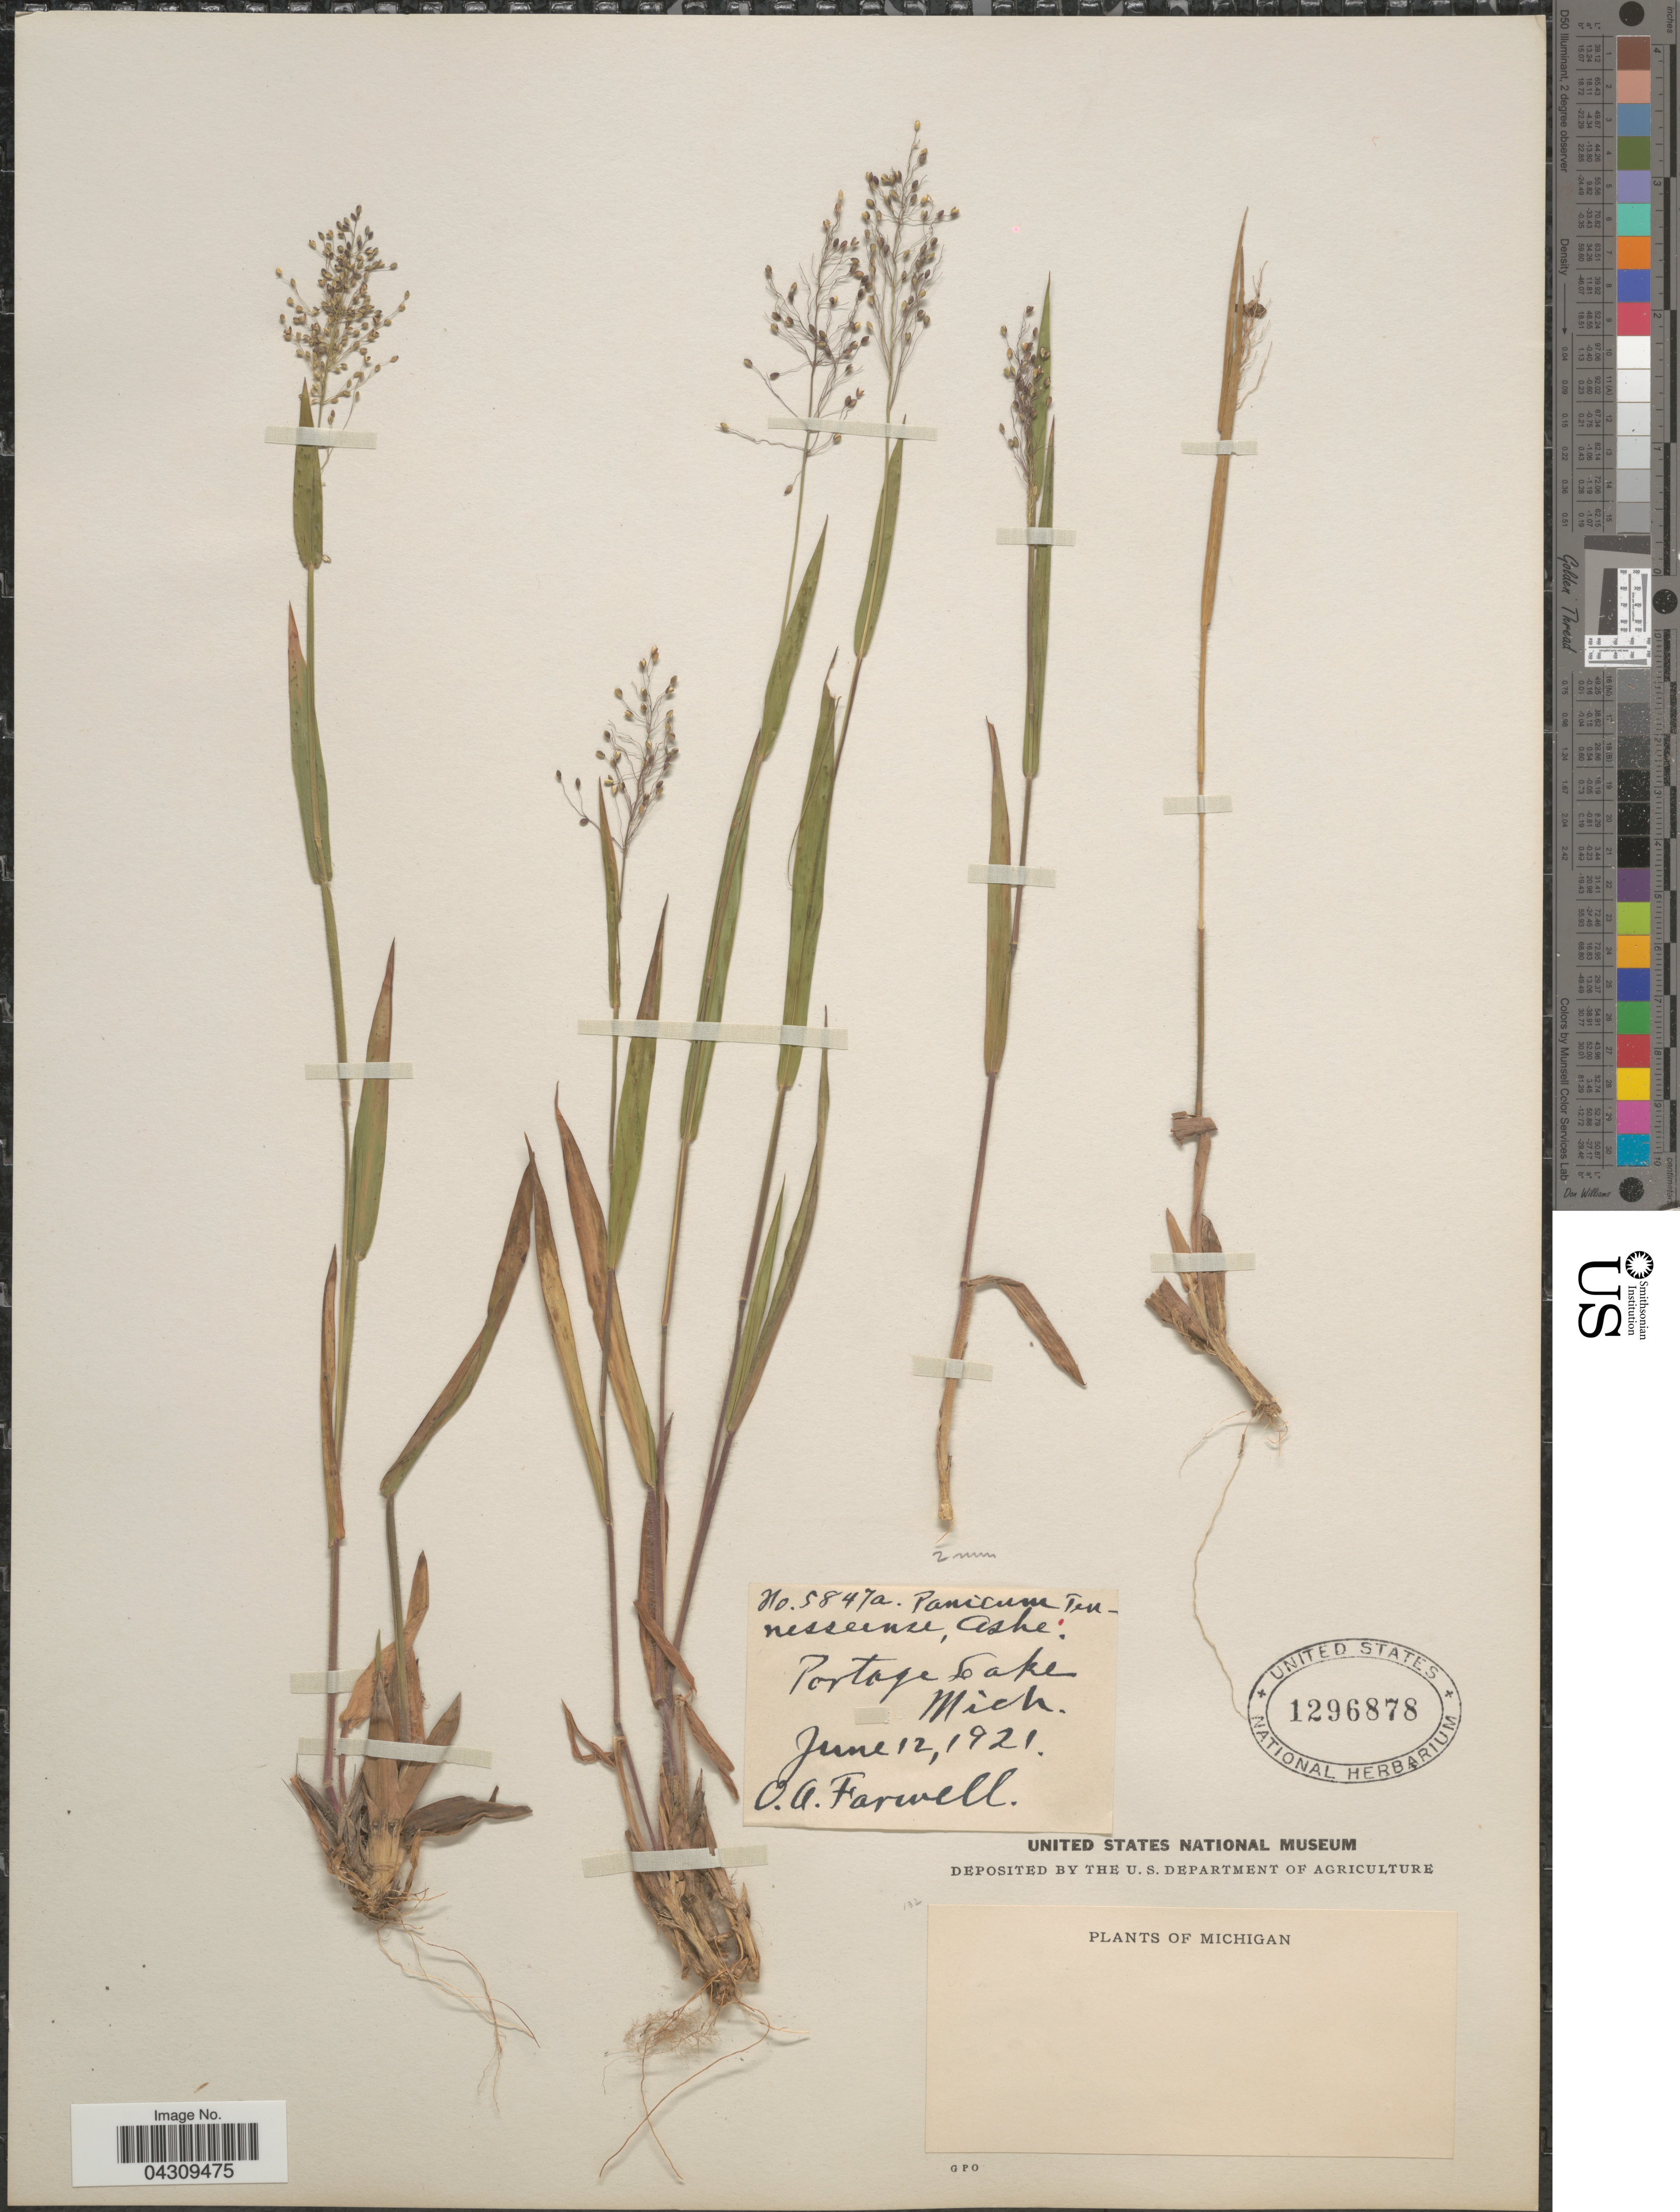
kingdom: Plantae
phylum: Tracheophyta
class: Liliopsida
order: Poales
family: Poaceae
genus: Dichanthelium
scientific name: Dichanthelium acuminatum var. acuminatum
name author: (Sw.) Gould & C.A. Clark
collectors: O. Farwell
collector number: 5847a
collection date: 1921-06-12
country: United States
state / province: Michigan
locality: Portage Lake.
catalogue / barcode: US 1296878